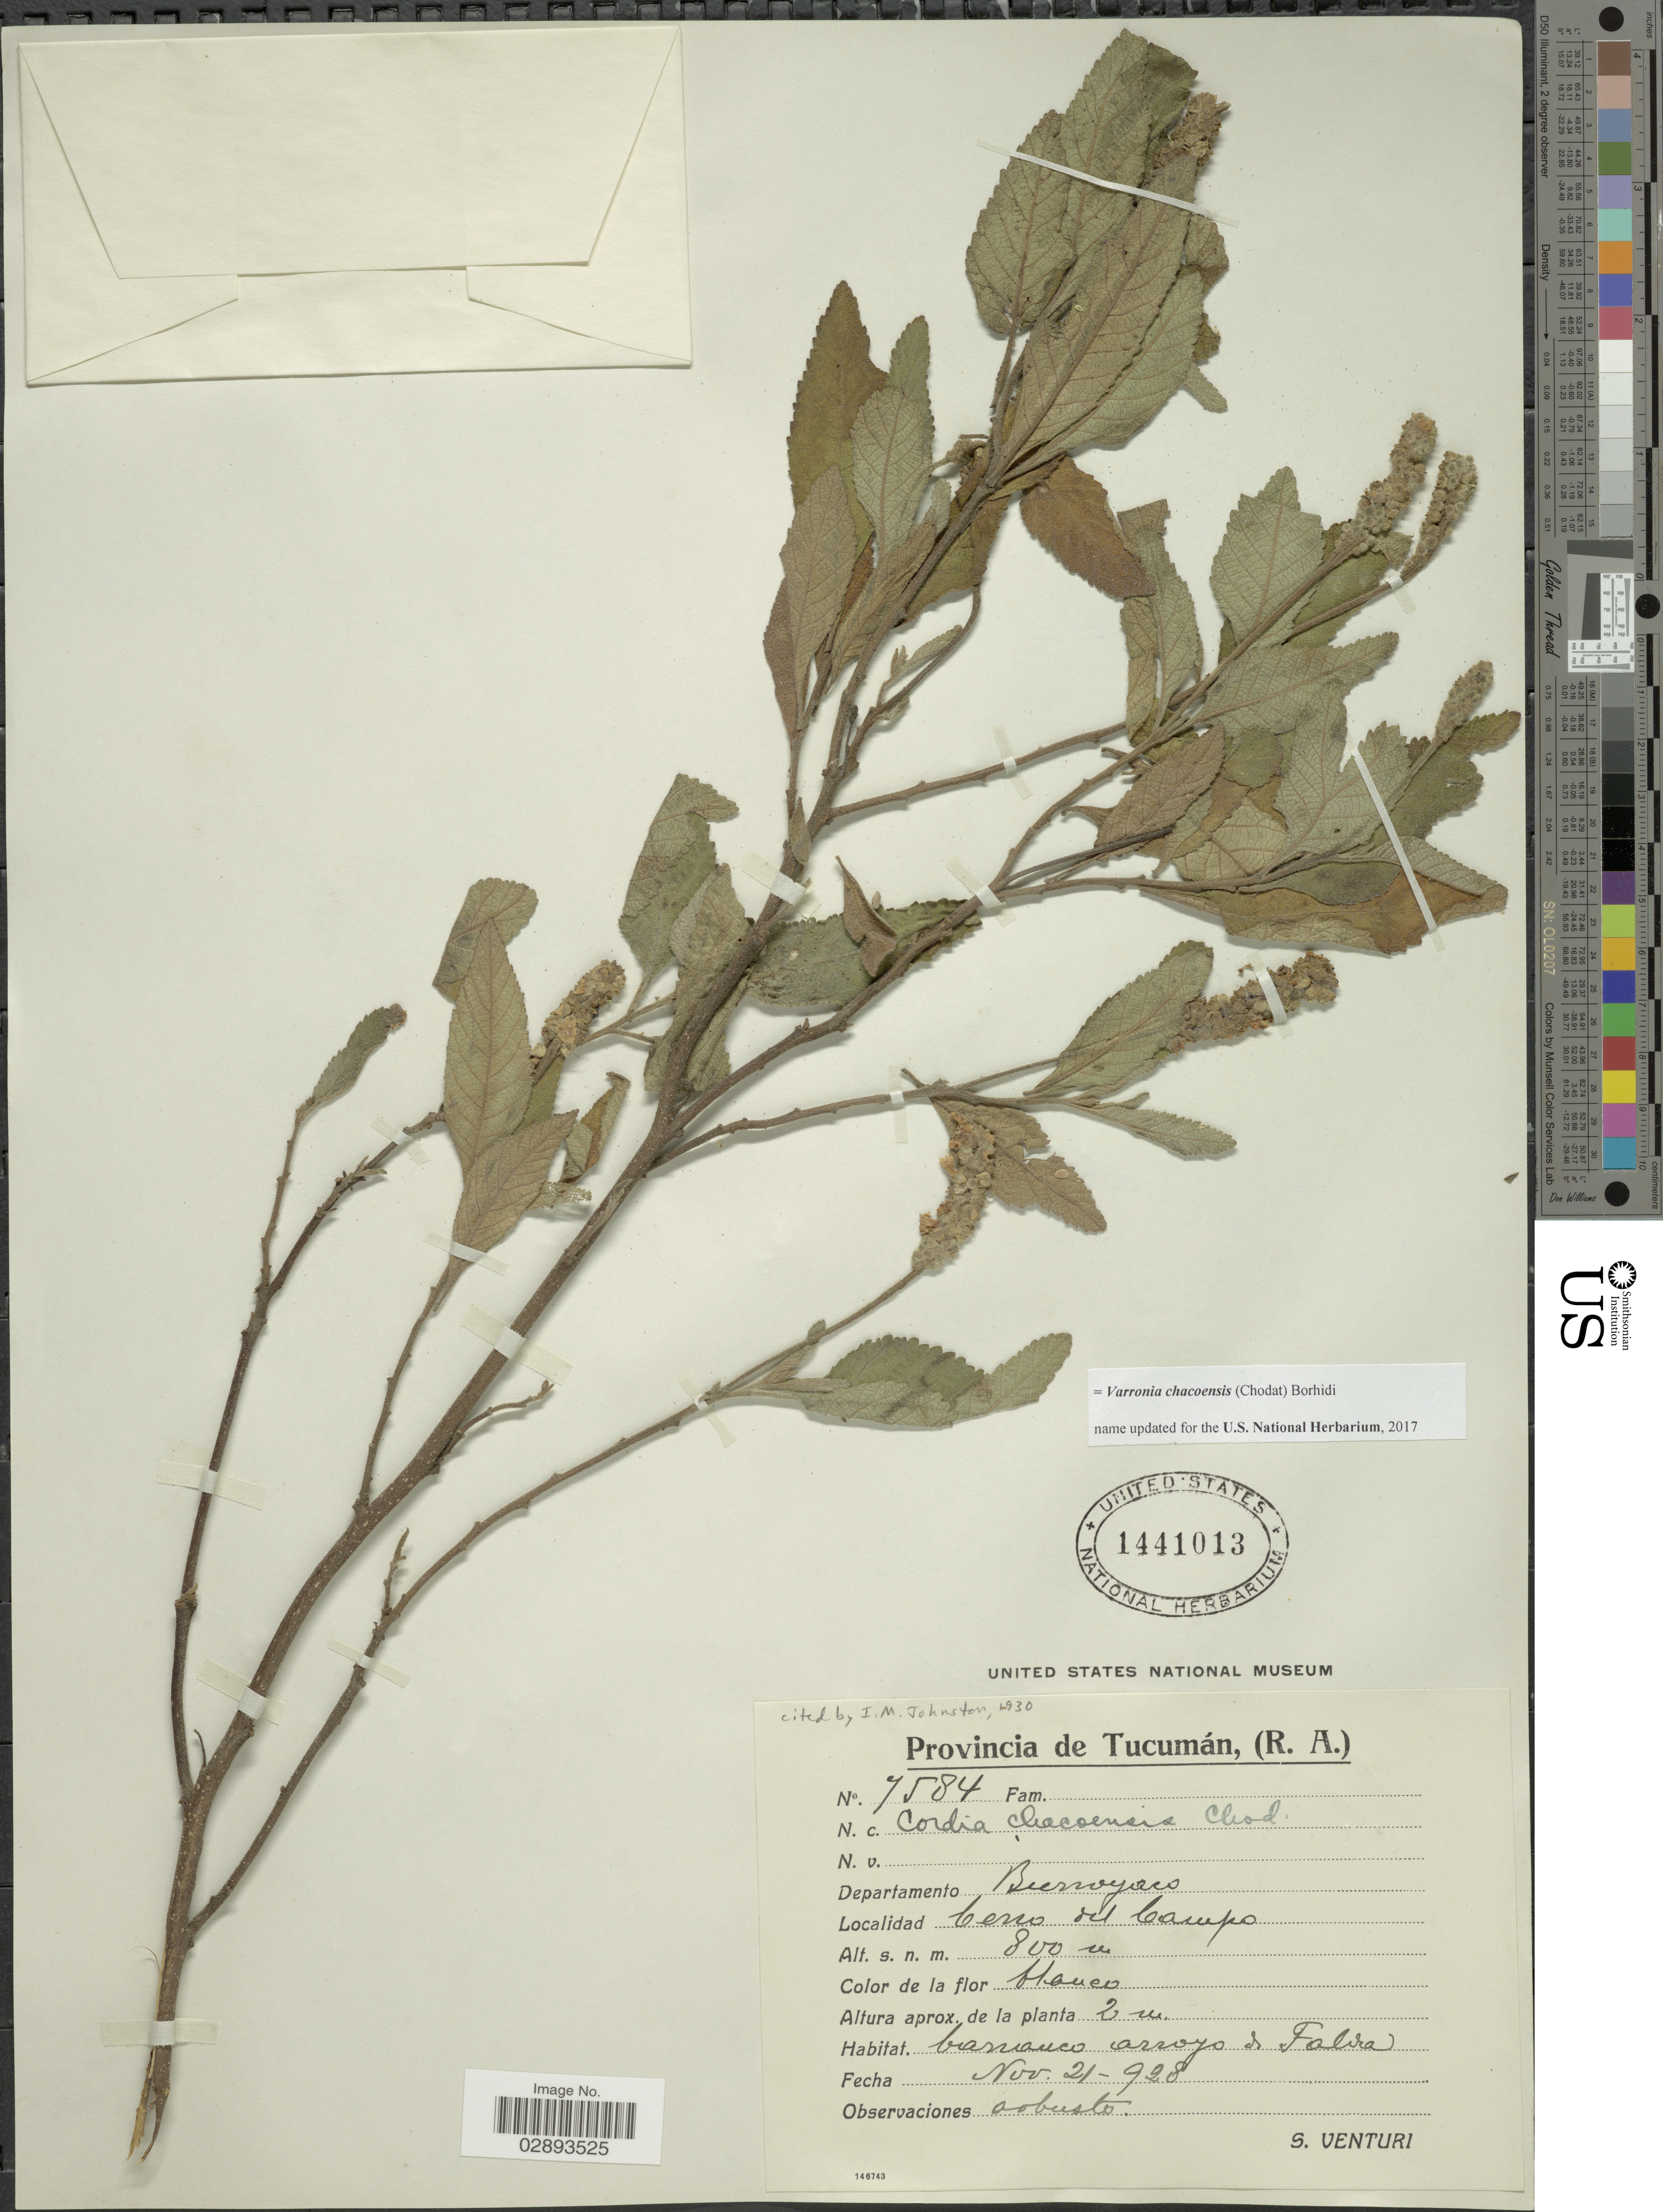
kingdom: Plantae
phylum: Tracheophyta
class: Magnoliopsida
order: Boraginales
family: Cordiaceae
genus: Varronia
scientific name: Varronia chacoensis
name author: (Chodat) Borhidi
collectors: S. Venturi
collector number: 7584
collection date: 1928-11-21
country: Argentina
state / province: Tucuman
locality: Provincia de Tucumán, (R.A.) Departamento Burroyaco, Cerro del Campo.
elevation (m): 800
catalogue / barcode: US 1441013